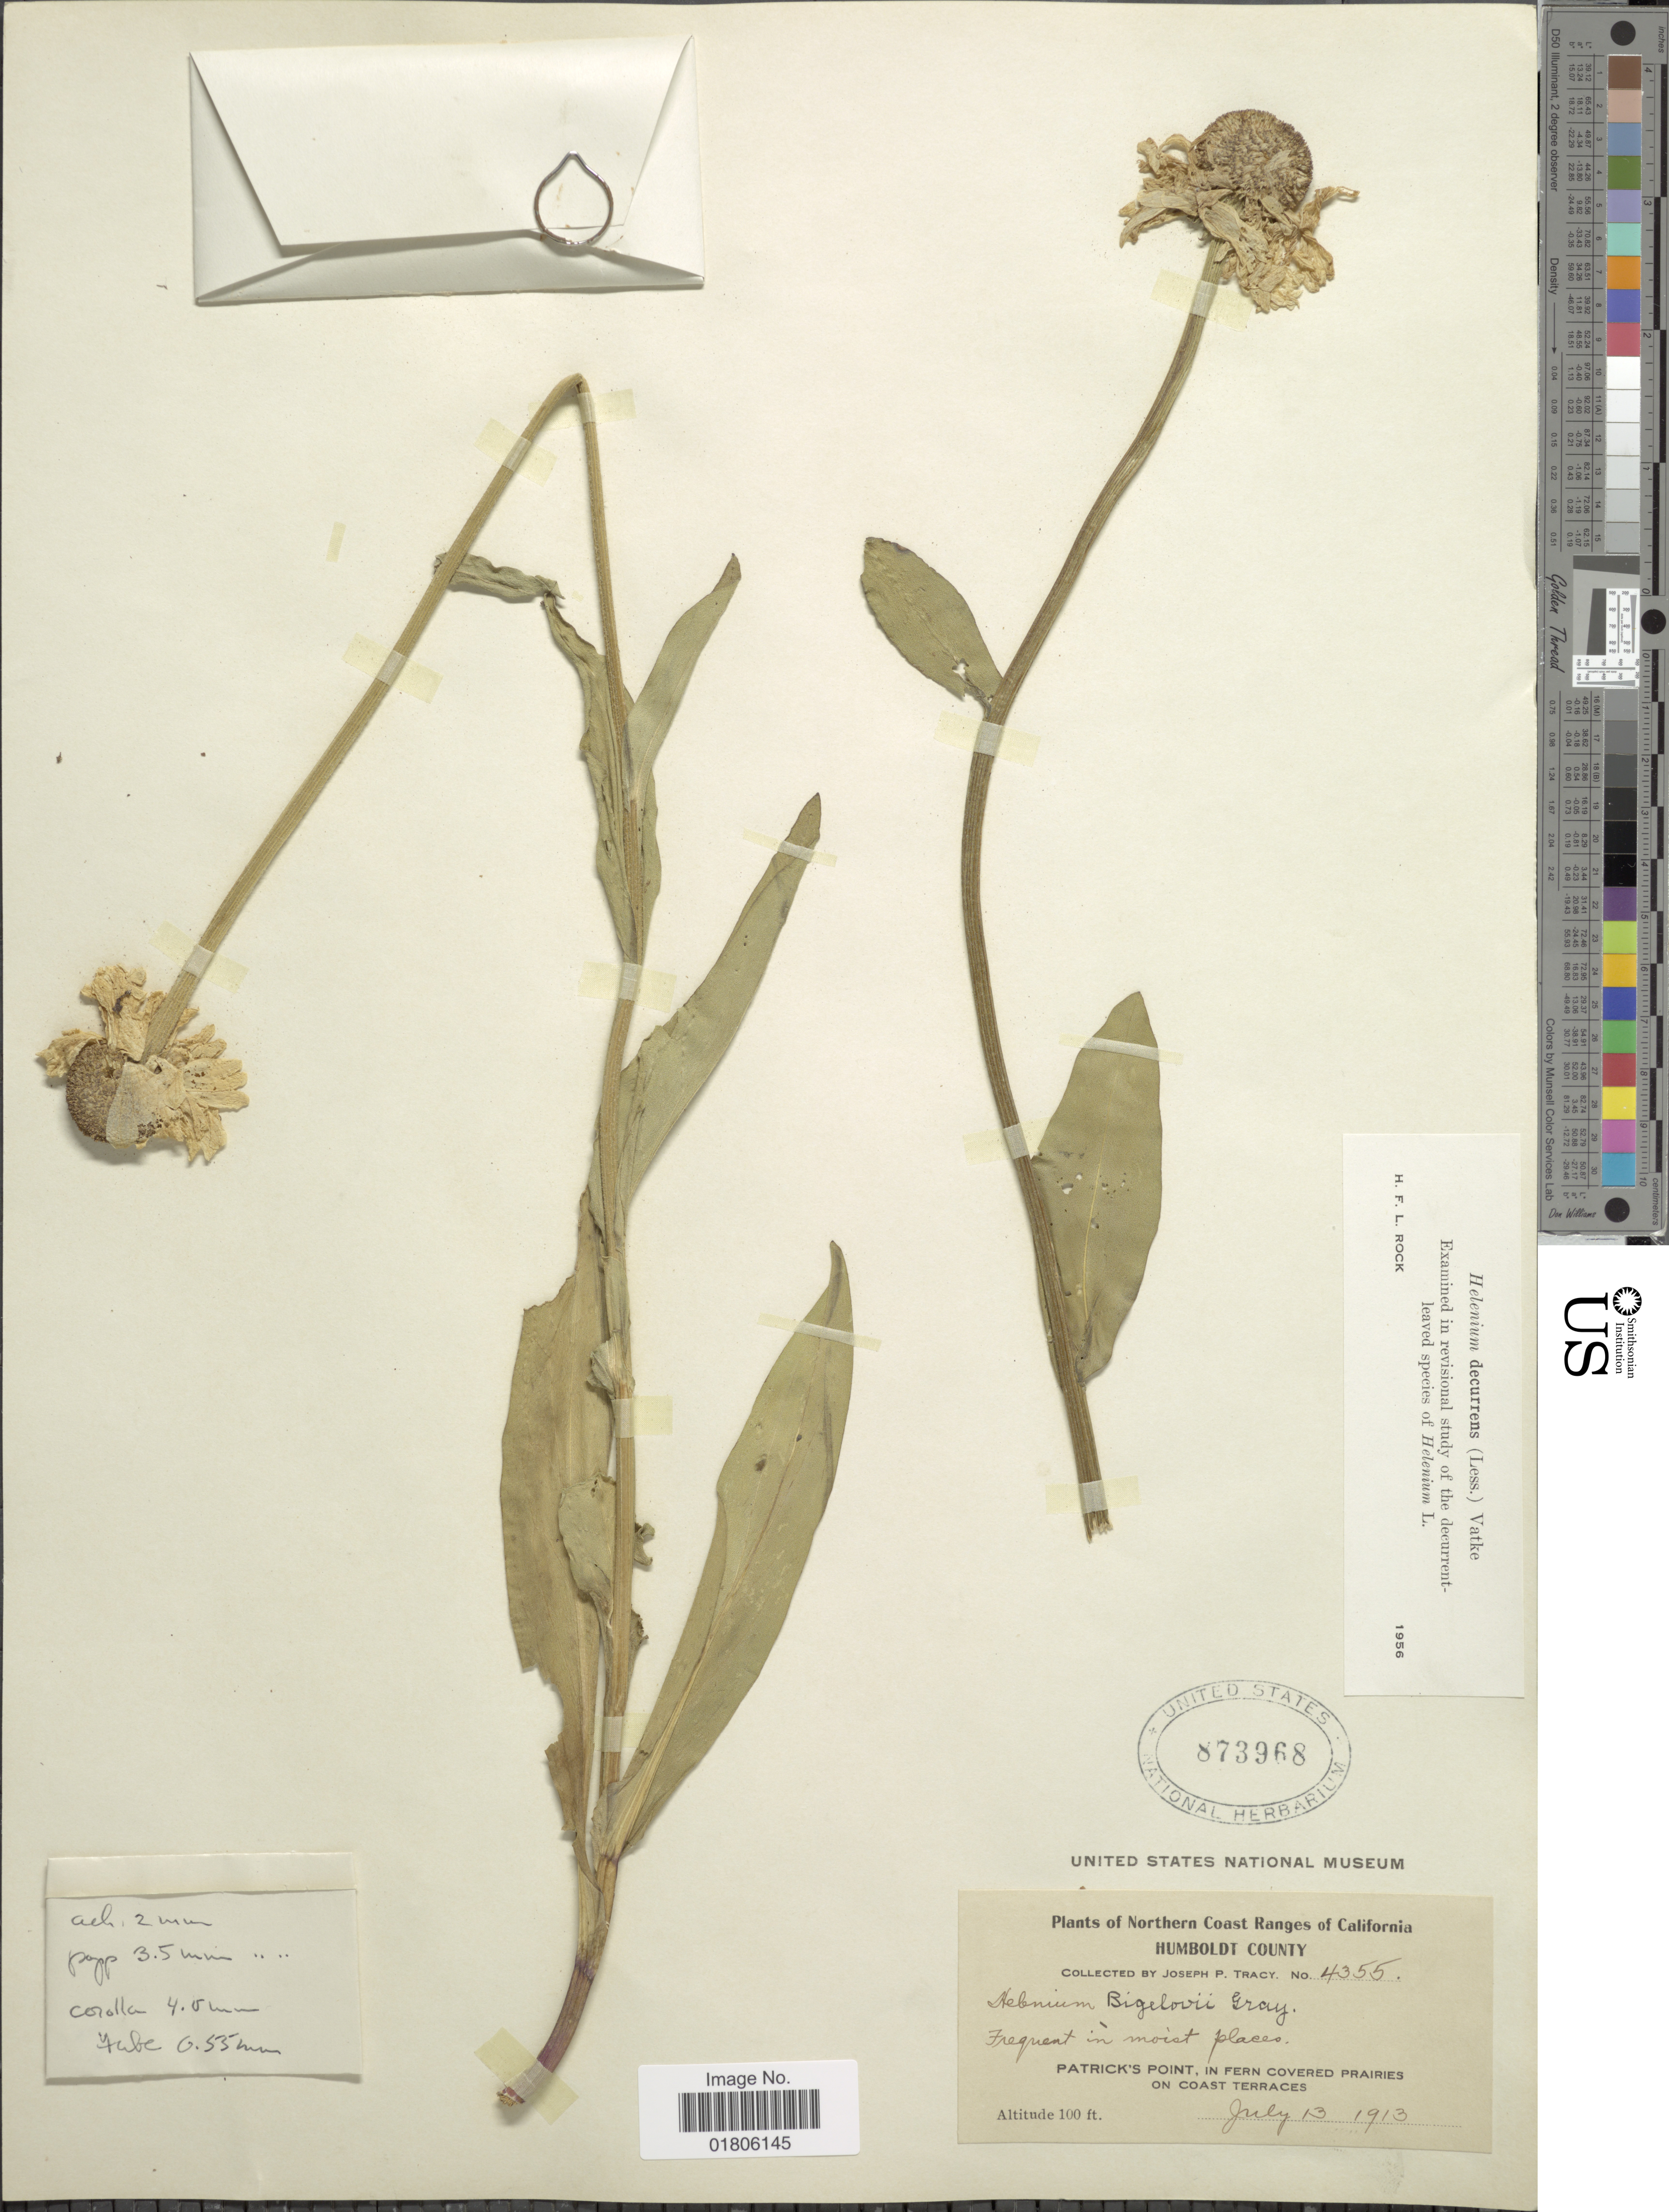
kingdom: Plantae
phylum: Tracheophyta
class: Magnoliopsida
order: Asterales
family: Asteraceae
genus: Helenium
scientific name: Helenium bigelovii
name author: A. Gray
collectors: J. Tracy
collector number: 4355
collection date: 1913-07-13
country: United States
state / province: California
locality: Northern Coast Ranges. Patrick'sPoint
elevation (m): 30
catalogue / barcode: US 873968